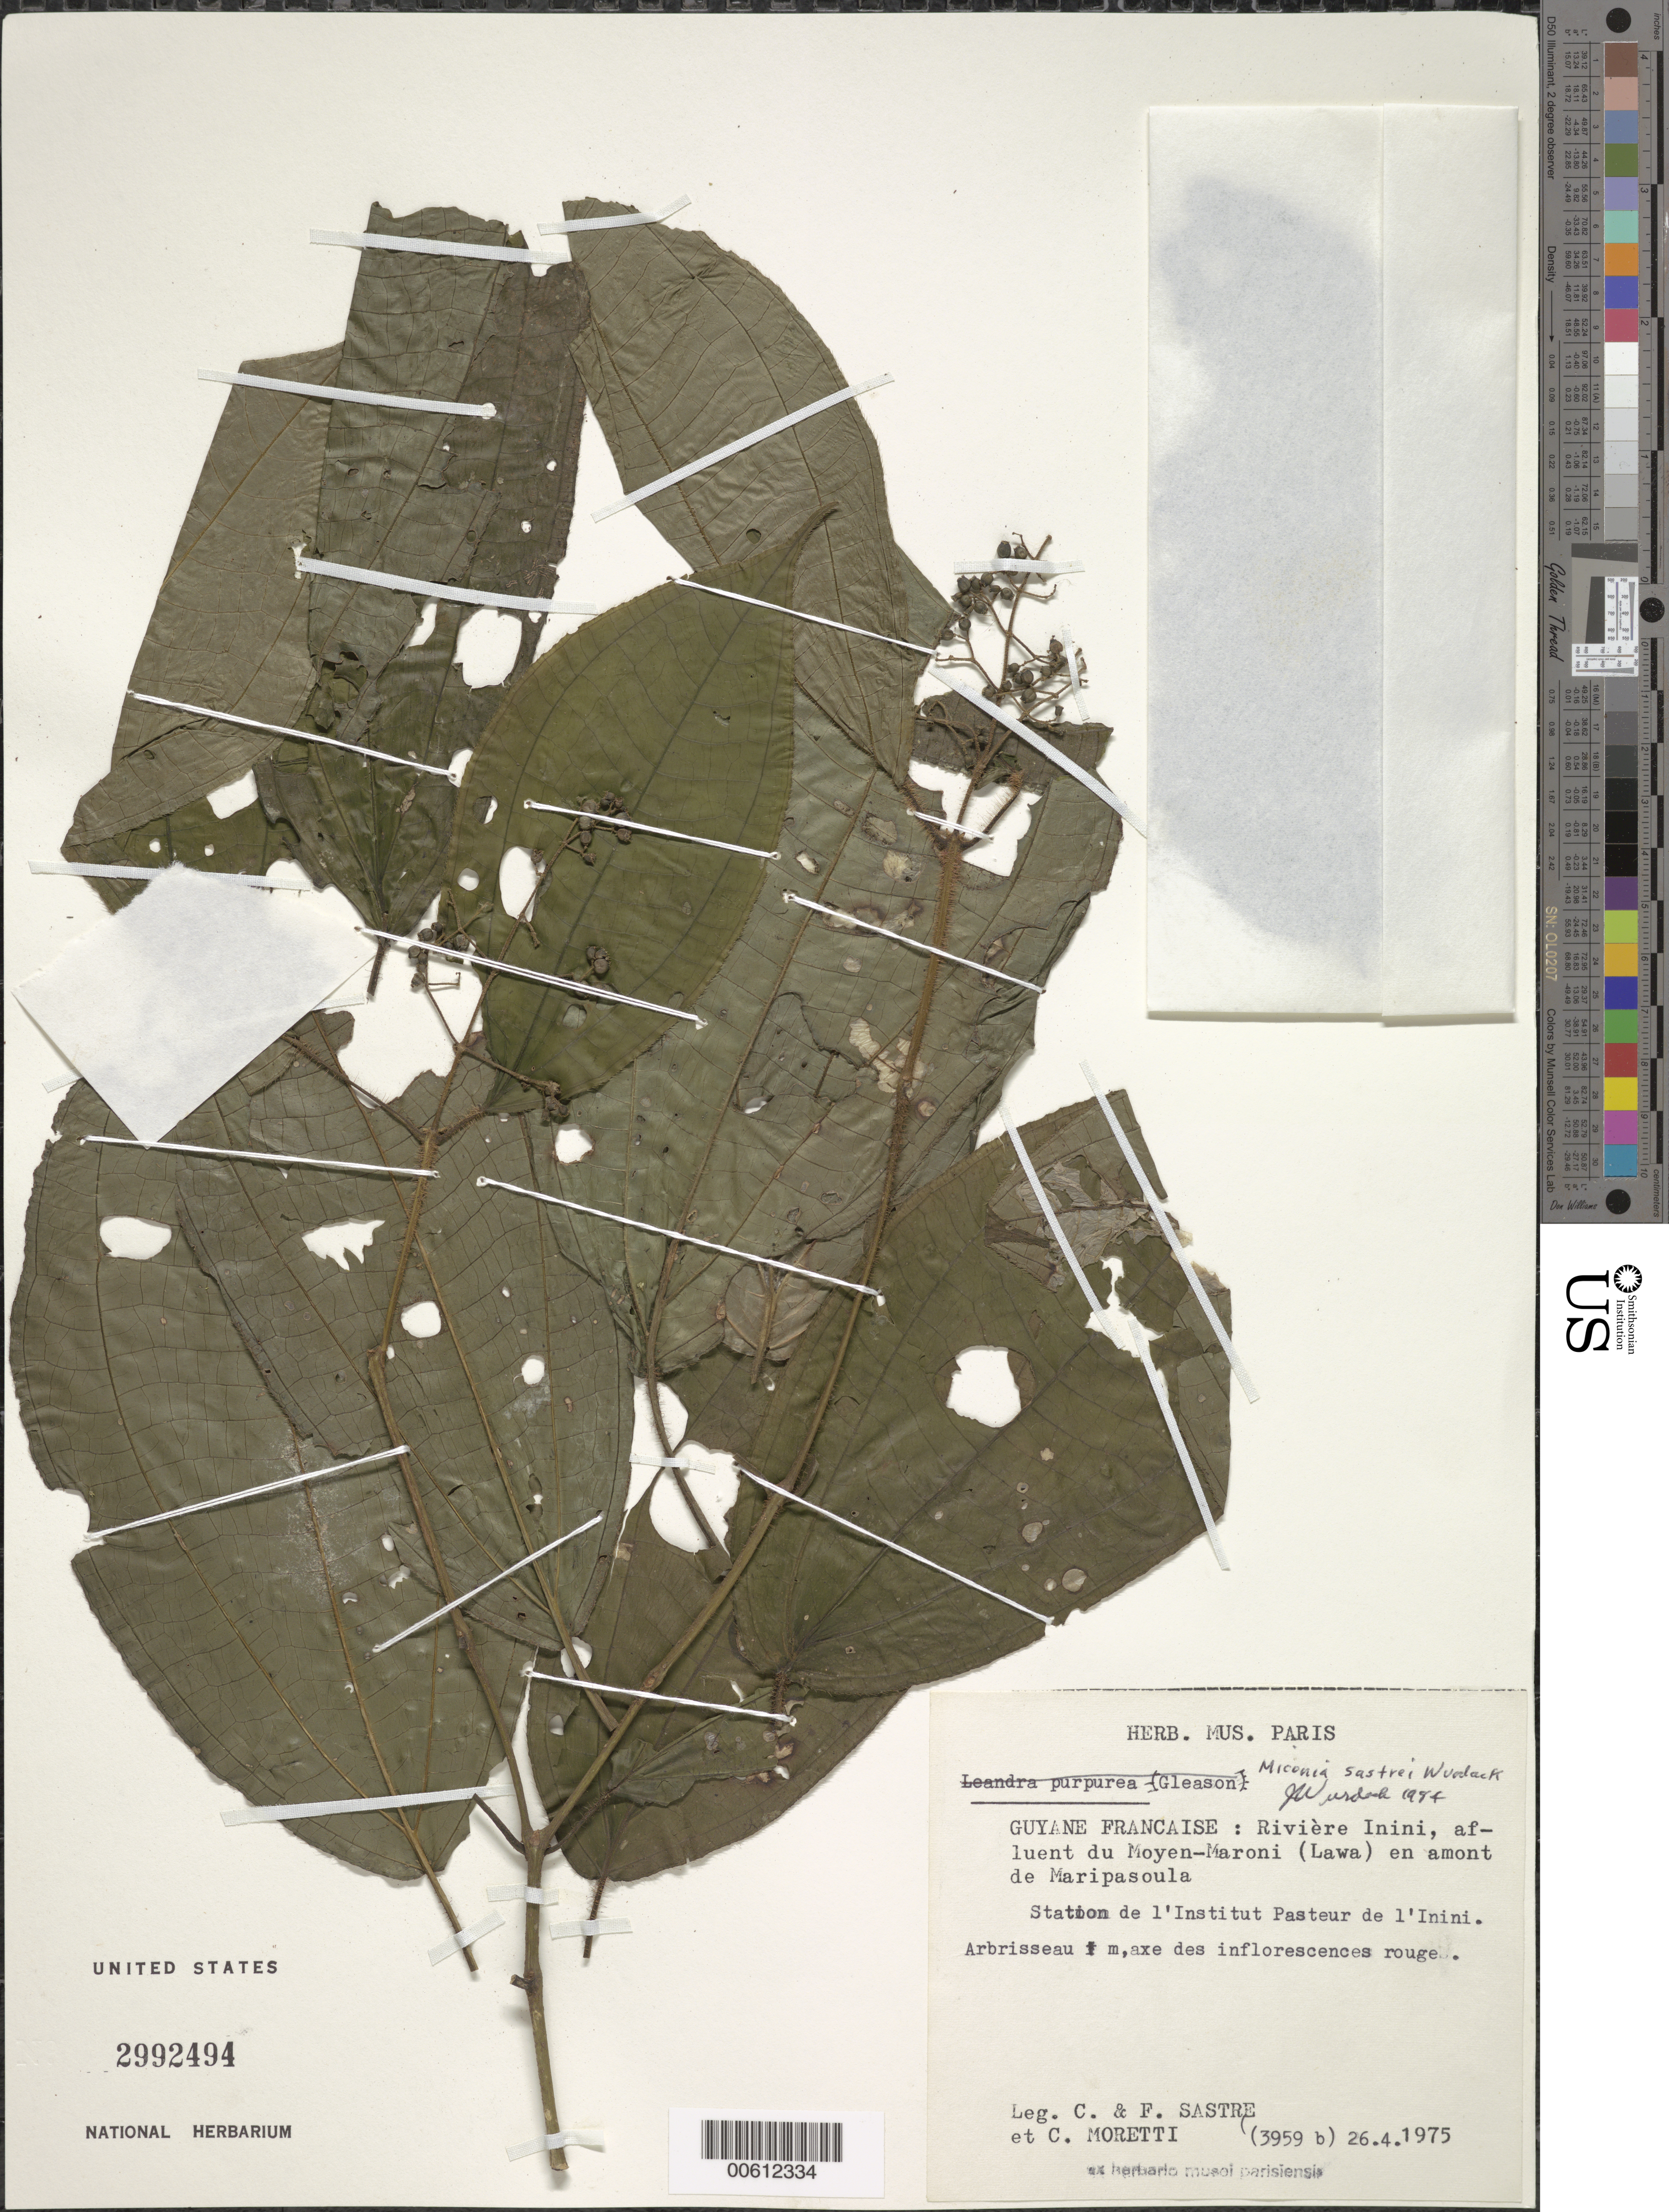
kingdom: Plantae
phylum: Tracheophyta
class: Magnoliopsida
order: Myrtales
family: Melastomataceae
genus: Miconia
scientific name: Miconia sastrei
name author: Wurdack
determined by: Wurdack, John J., (US), US (UNITED STATES)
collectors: C. H. L. Sastre, F. Sastre & C. Moretti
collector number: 3959 b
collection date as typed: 26-Apr-75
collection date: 1975-04-26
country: French Guiana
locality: Station de l'Institut Pasteur de l'Inini, Inini R., affluent of Moyen-Maroni, Maripasoula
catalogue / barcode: US 2992494